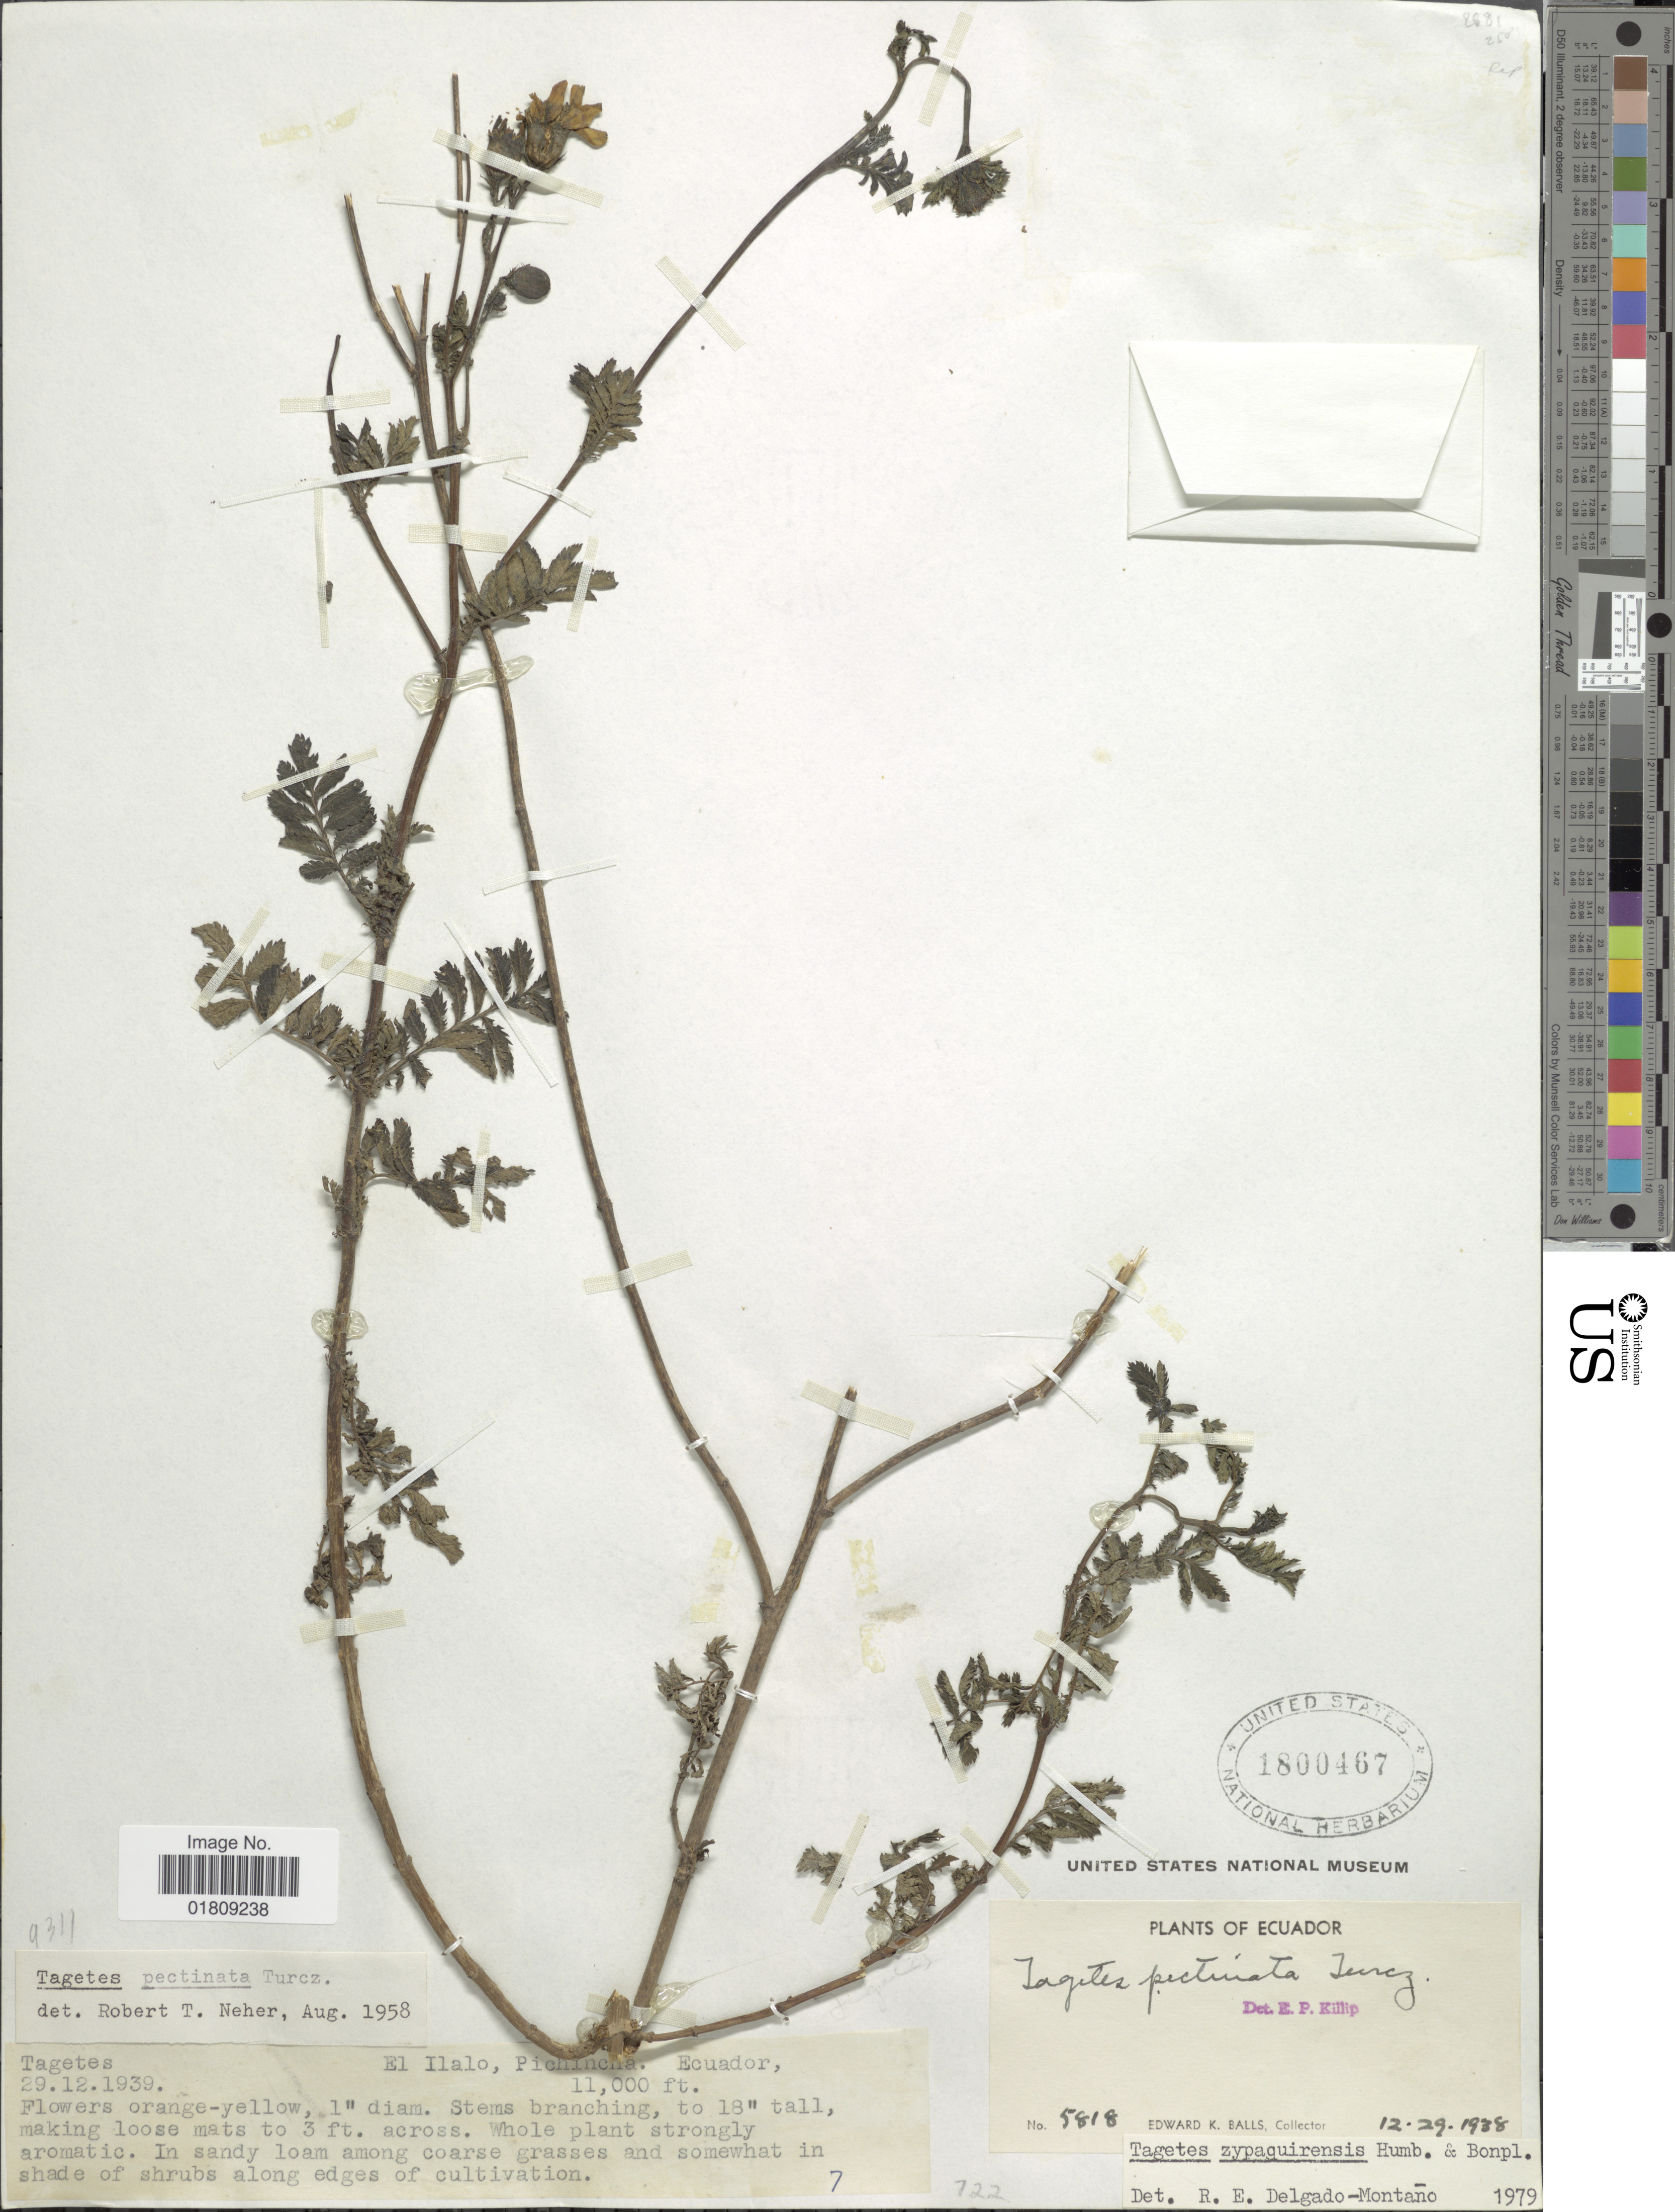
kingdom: Plantae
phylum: Tracheophyta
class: Magnoliopsida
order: Asterales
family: Asteraceae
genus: Tagetes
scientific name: Tagetes zypaquirensis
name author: Humb. & Bonpl.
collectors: E. K. Balls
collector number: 5818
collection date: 1938-12-29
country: Ecuador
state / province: Pichincha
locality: El Ilalo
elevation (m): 3353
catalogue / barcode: US 1800467